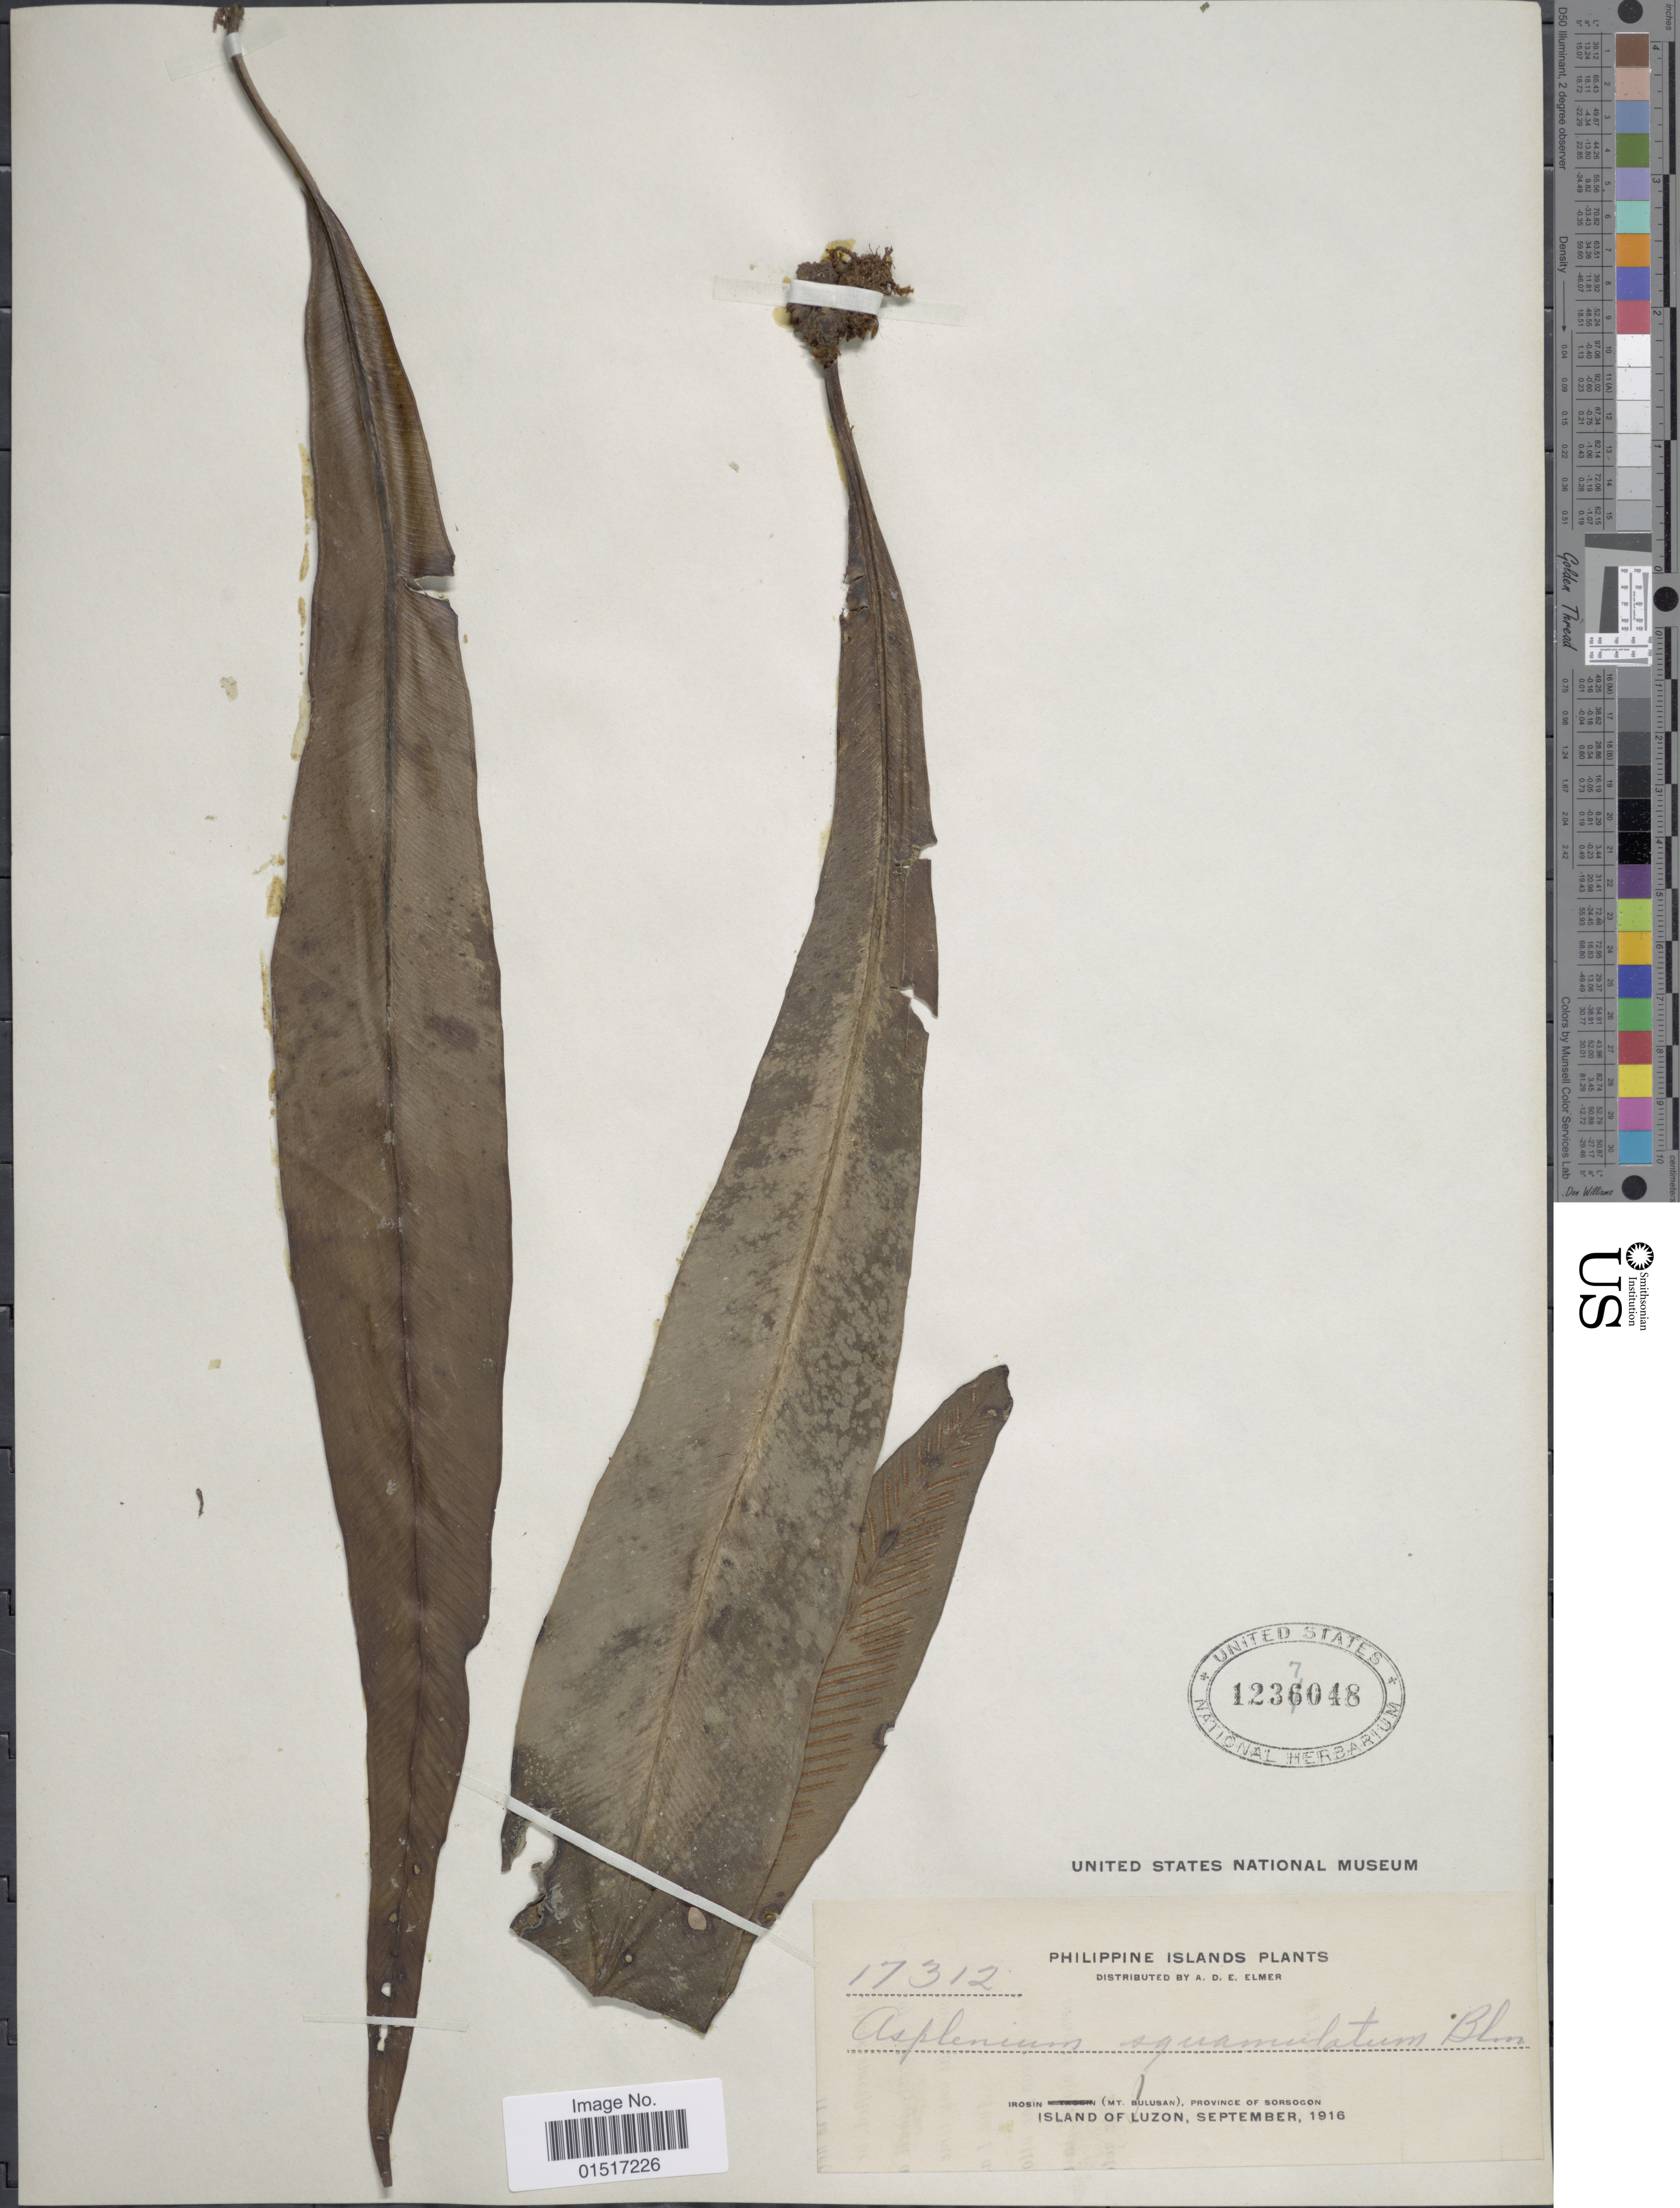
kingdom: Plantae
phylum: Tracheophyta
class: Polypodiopsida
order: Polypodiales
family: Aspleniaceae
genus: Asplenium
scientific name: Asplenium vittiforme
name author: Cav.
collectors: A. D. E. Elmer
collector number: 17312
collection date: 1916-09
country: Philippines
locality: Irosin (Mt. Bulusan), Province of Sorsogon. Island of Luzon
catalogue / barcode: US 1237048